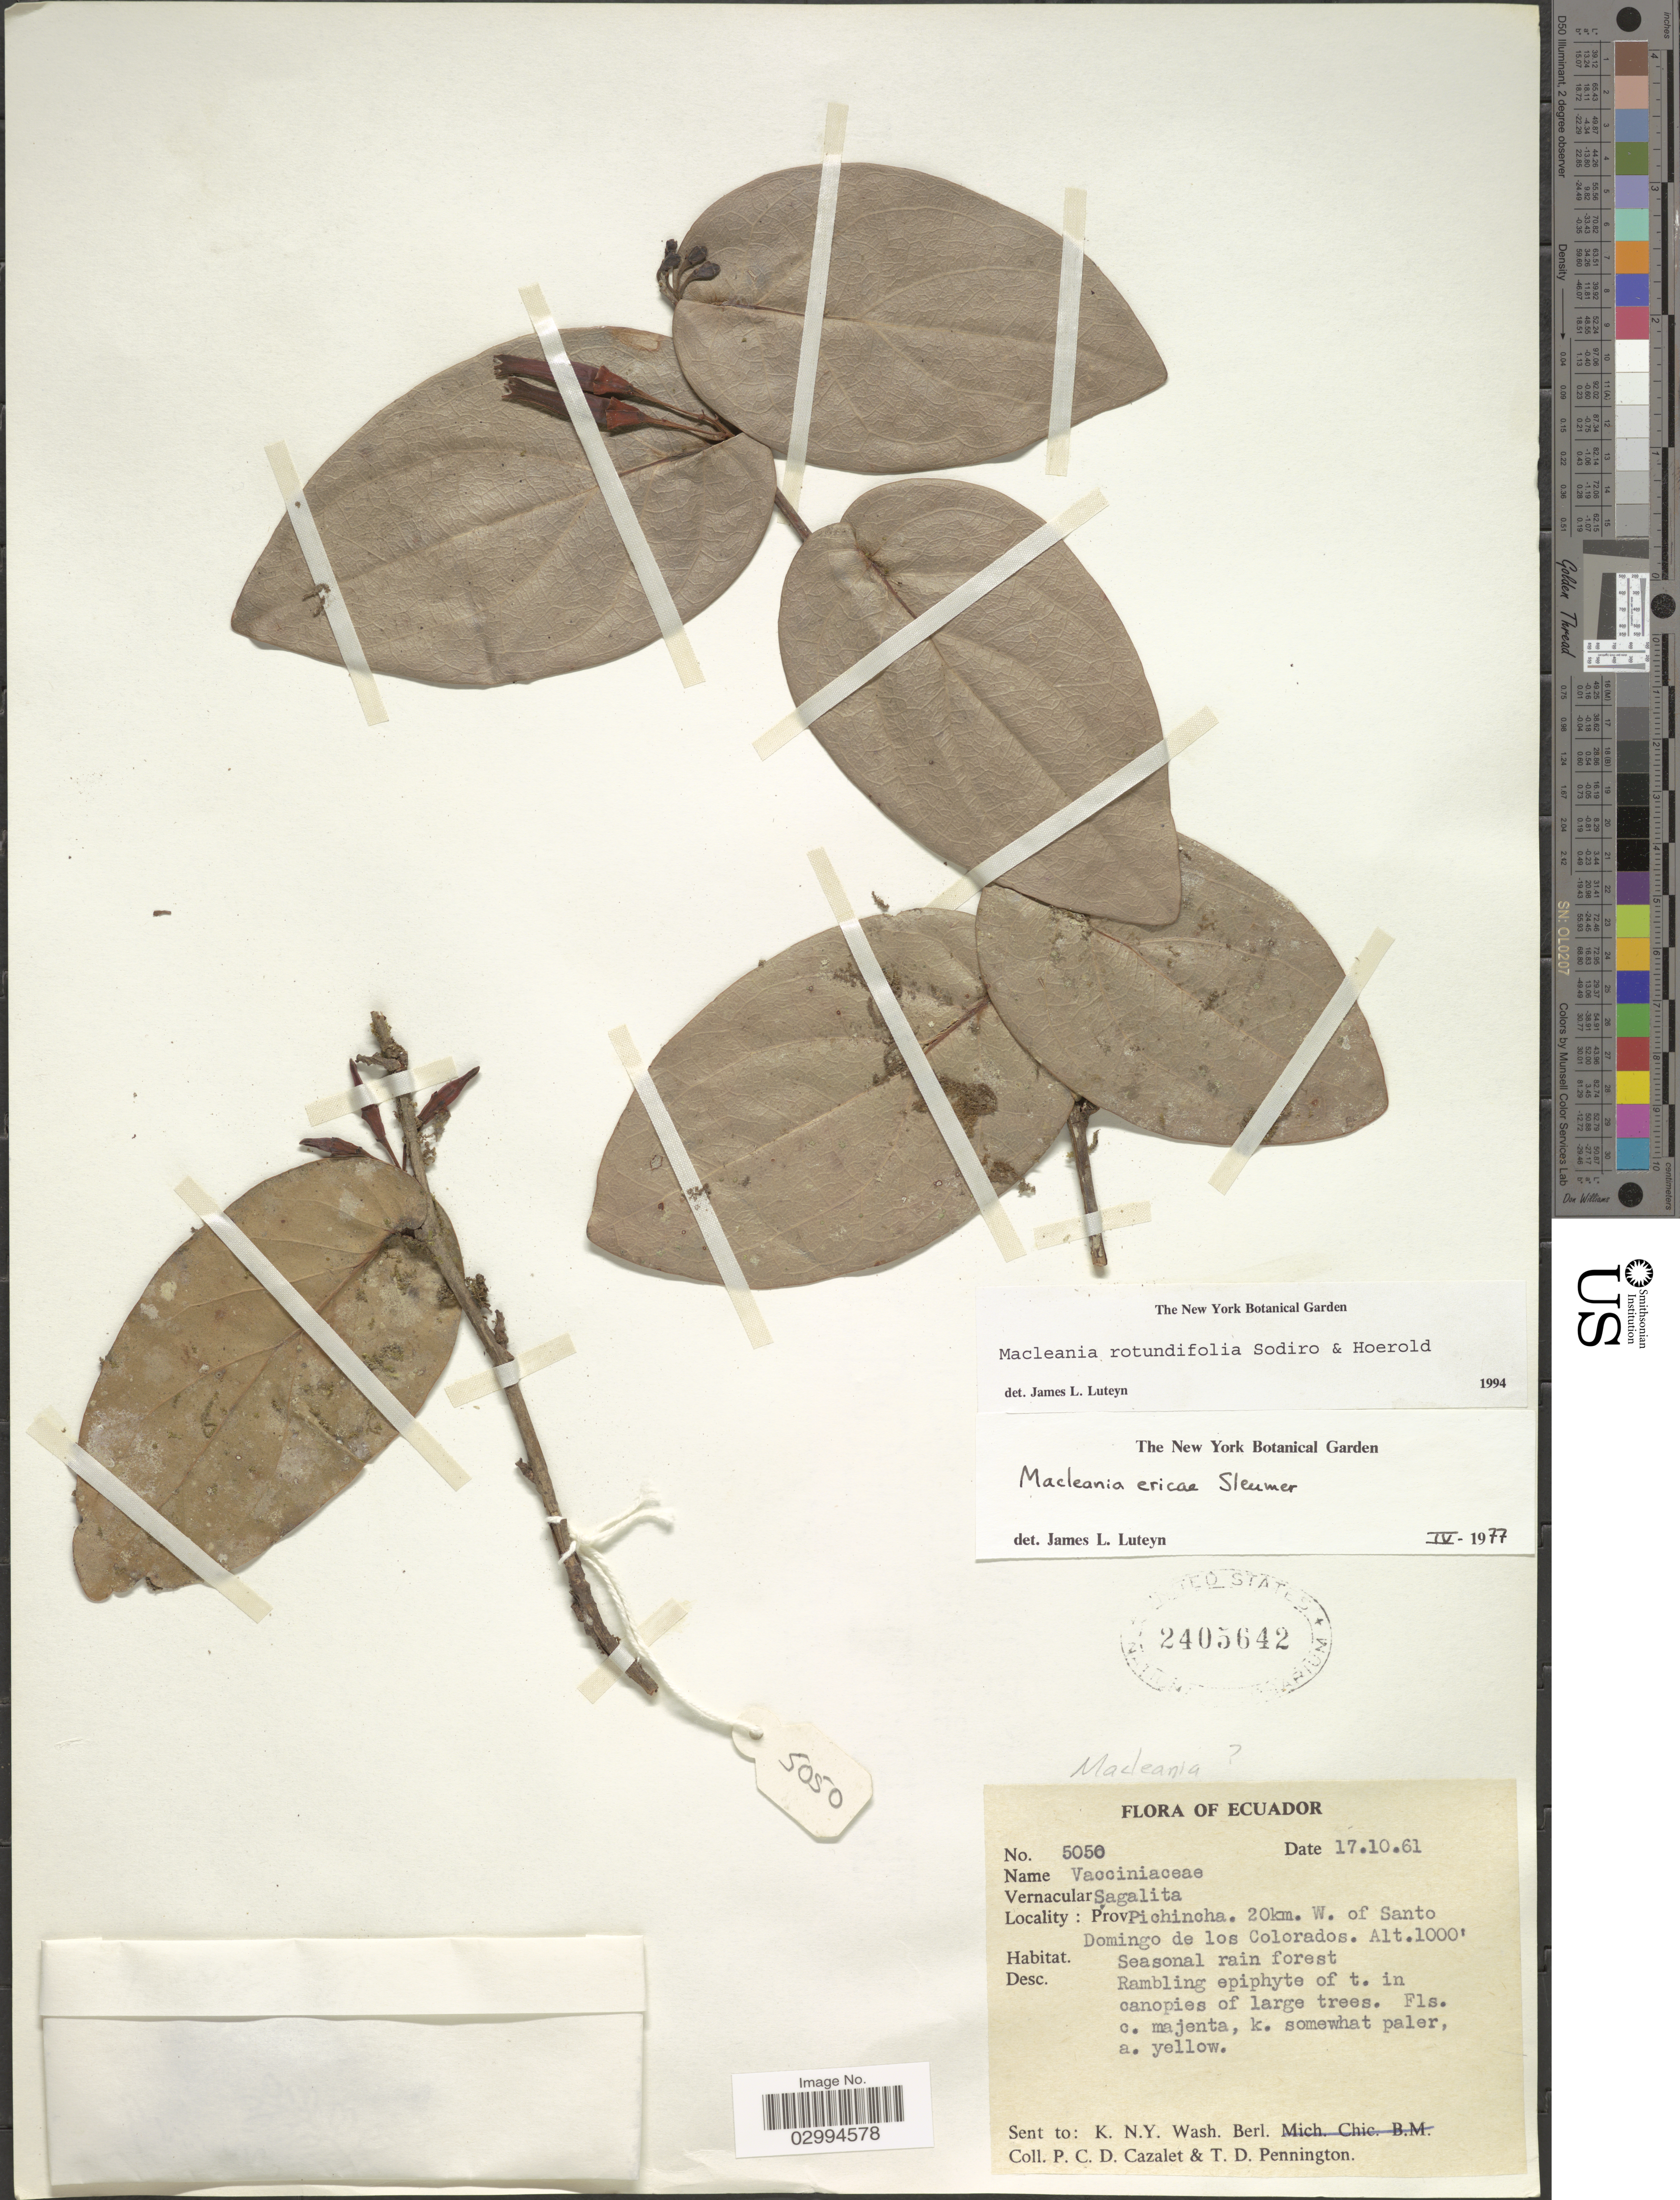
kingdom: Plantae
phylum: Tracheophyta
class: Magnoliopsida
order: Ericales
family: Ericaceae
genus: Macleania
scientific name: Macleania rotundifolia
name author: Sodiro & Hoerold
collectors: P. C. D. Cazalet & T. D. Pennington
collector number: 5050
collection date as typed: Transcribed d/m/y: 17/10/61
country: Ecuador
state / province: Pichincha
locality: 20km. W. of Santo Domingo de los Colorados.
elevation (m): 305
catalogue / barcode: US 2405642